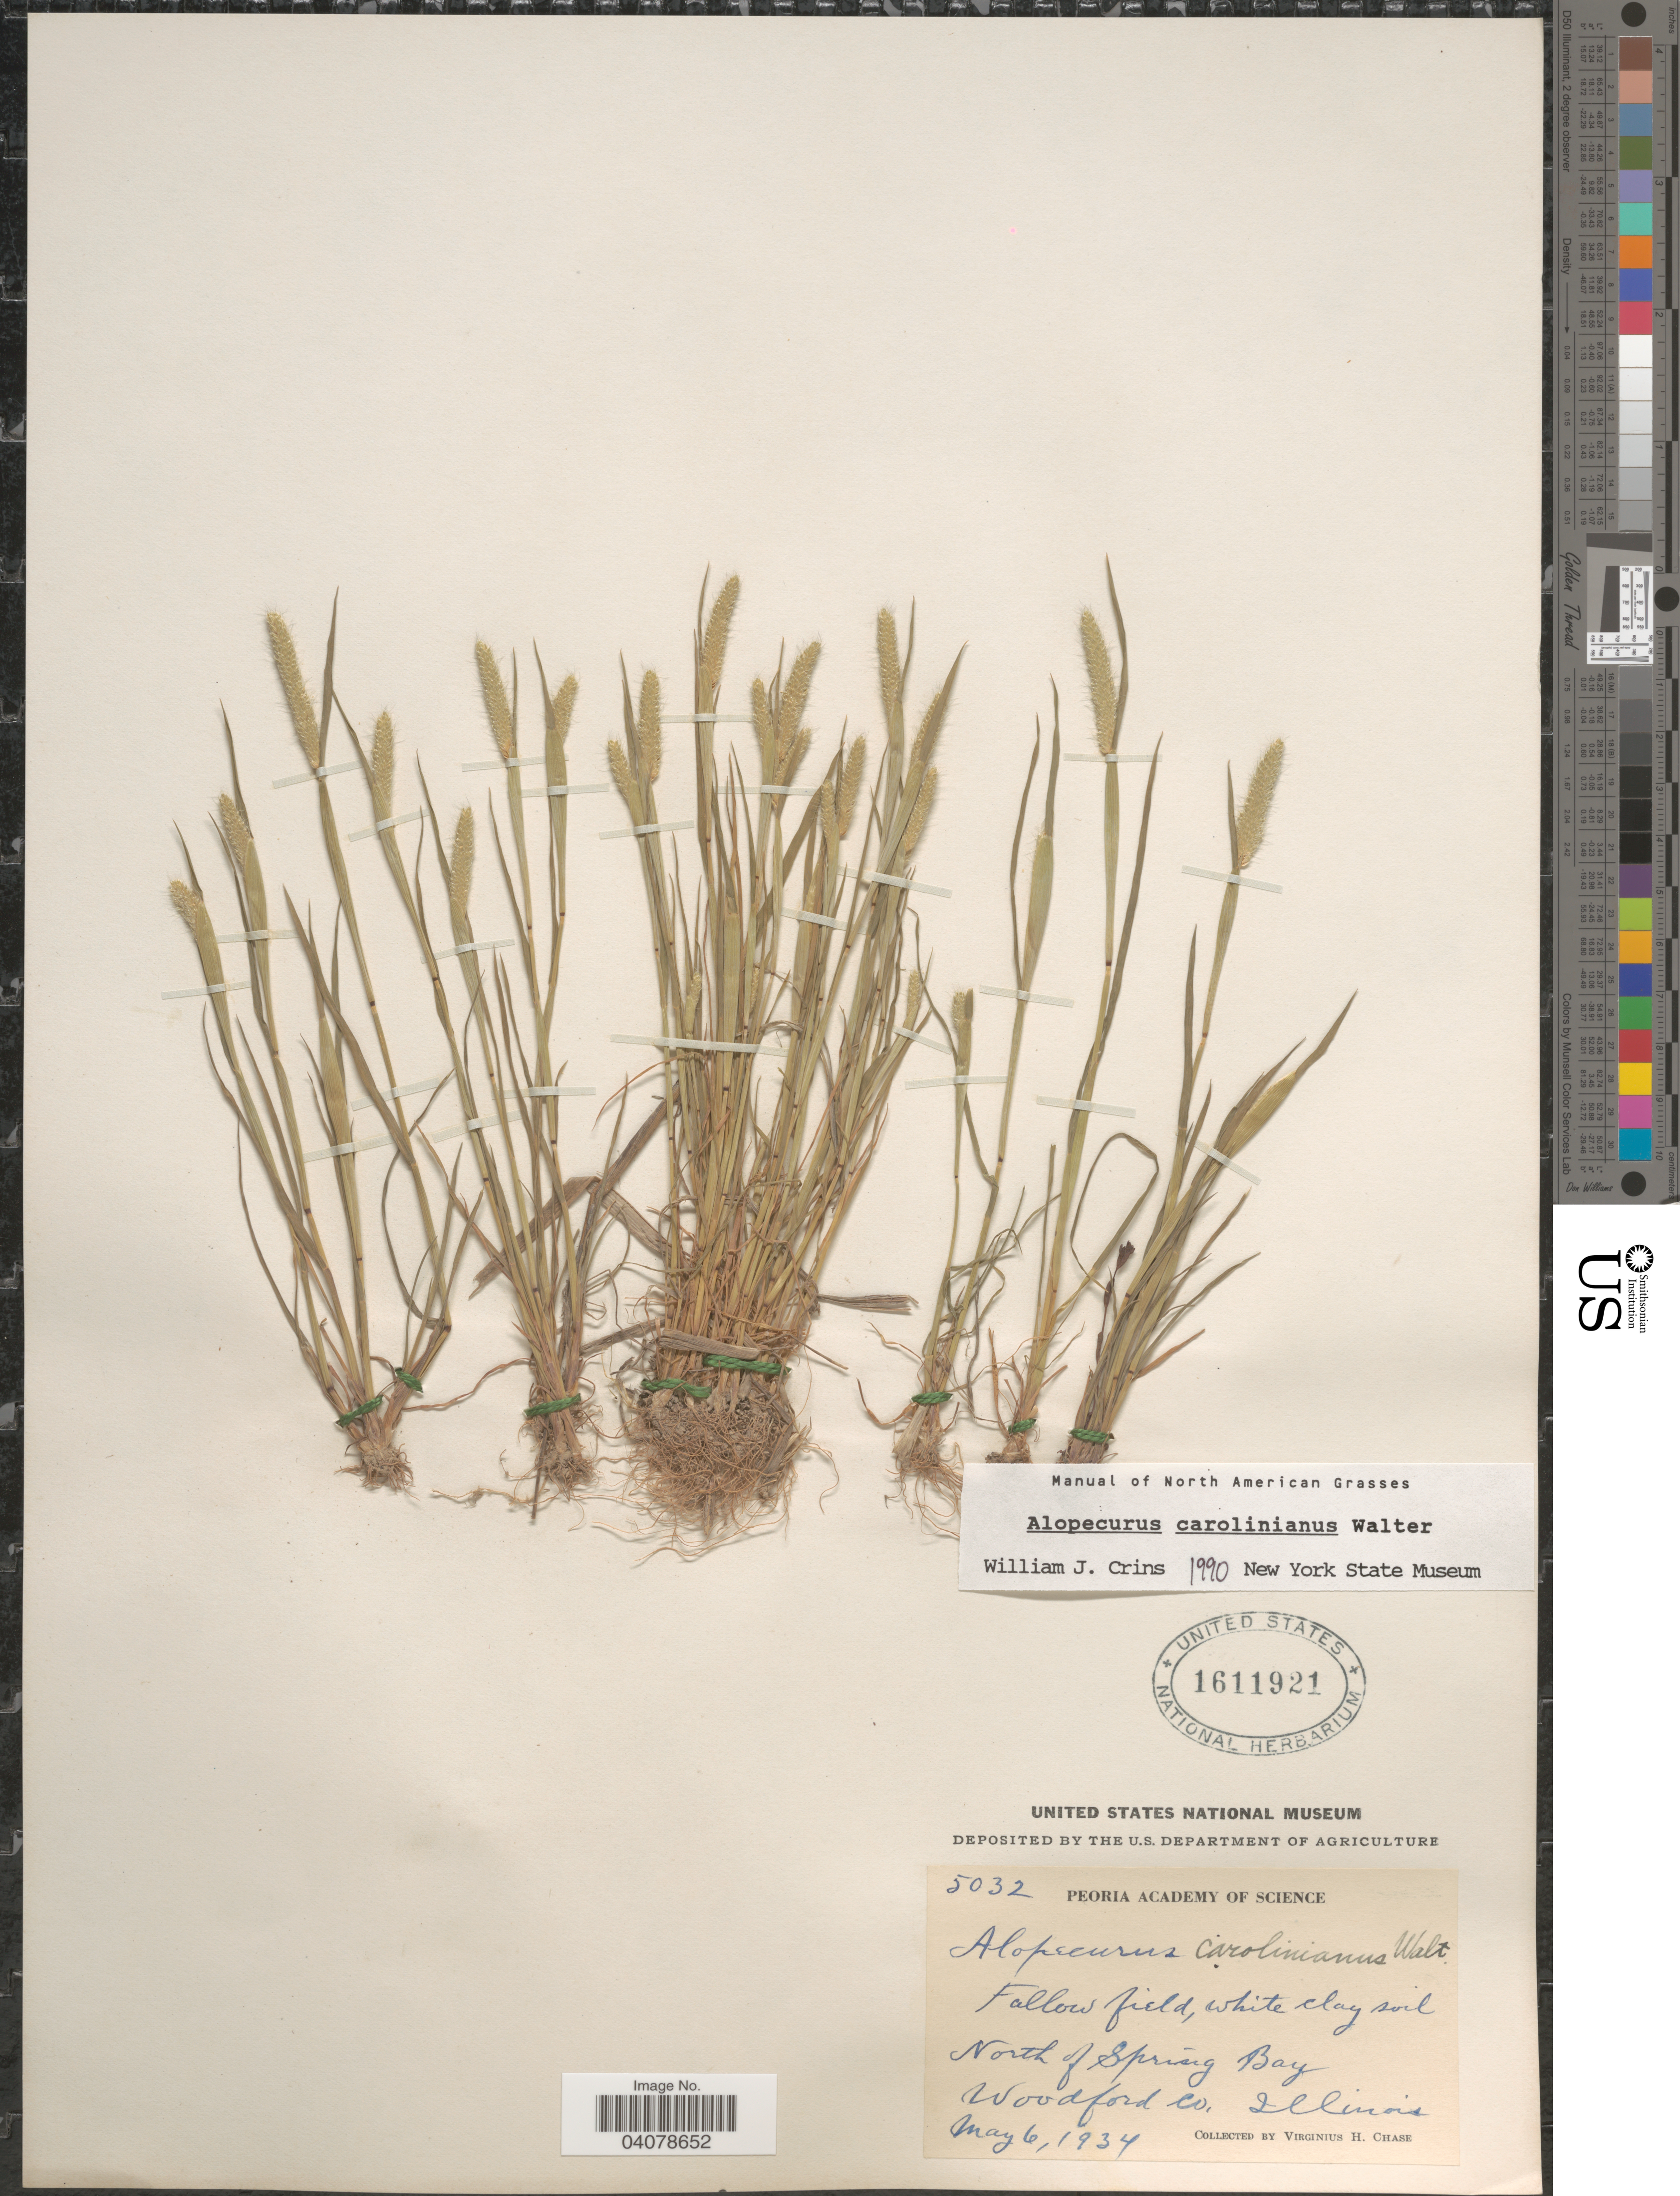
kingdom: Plantae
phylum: Tracheophyta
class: Liliopsida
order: Poales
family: Poaceae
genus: Alopecurus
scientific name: Alopecurus carolinianus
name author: Walter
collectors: V. H. Chase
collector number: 5032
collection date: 1934-05-06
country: United States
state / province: Illinois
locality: North of Spring Bay. Woodford Co.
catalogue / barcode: US 1611921